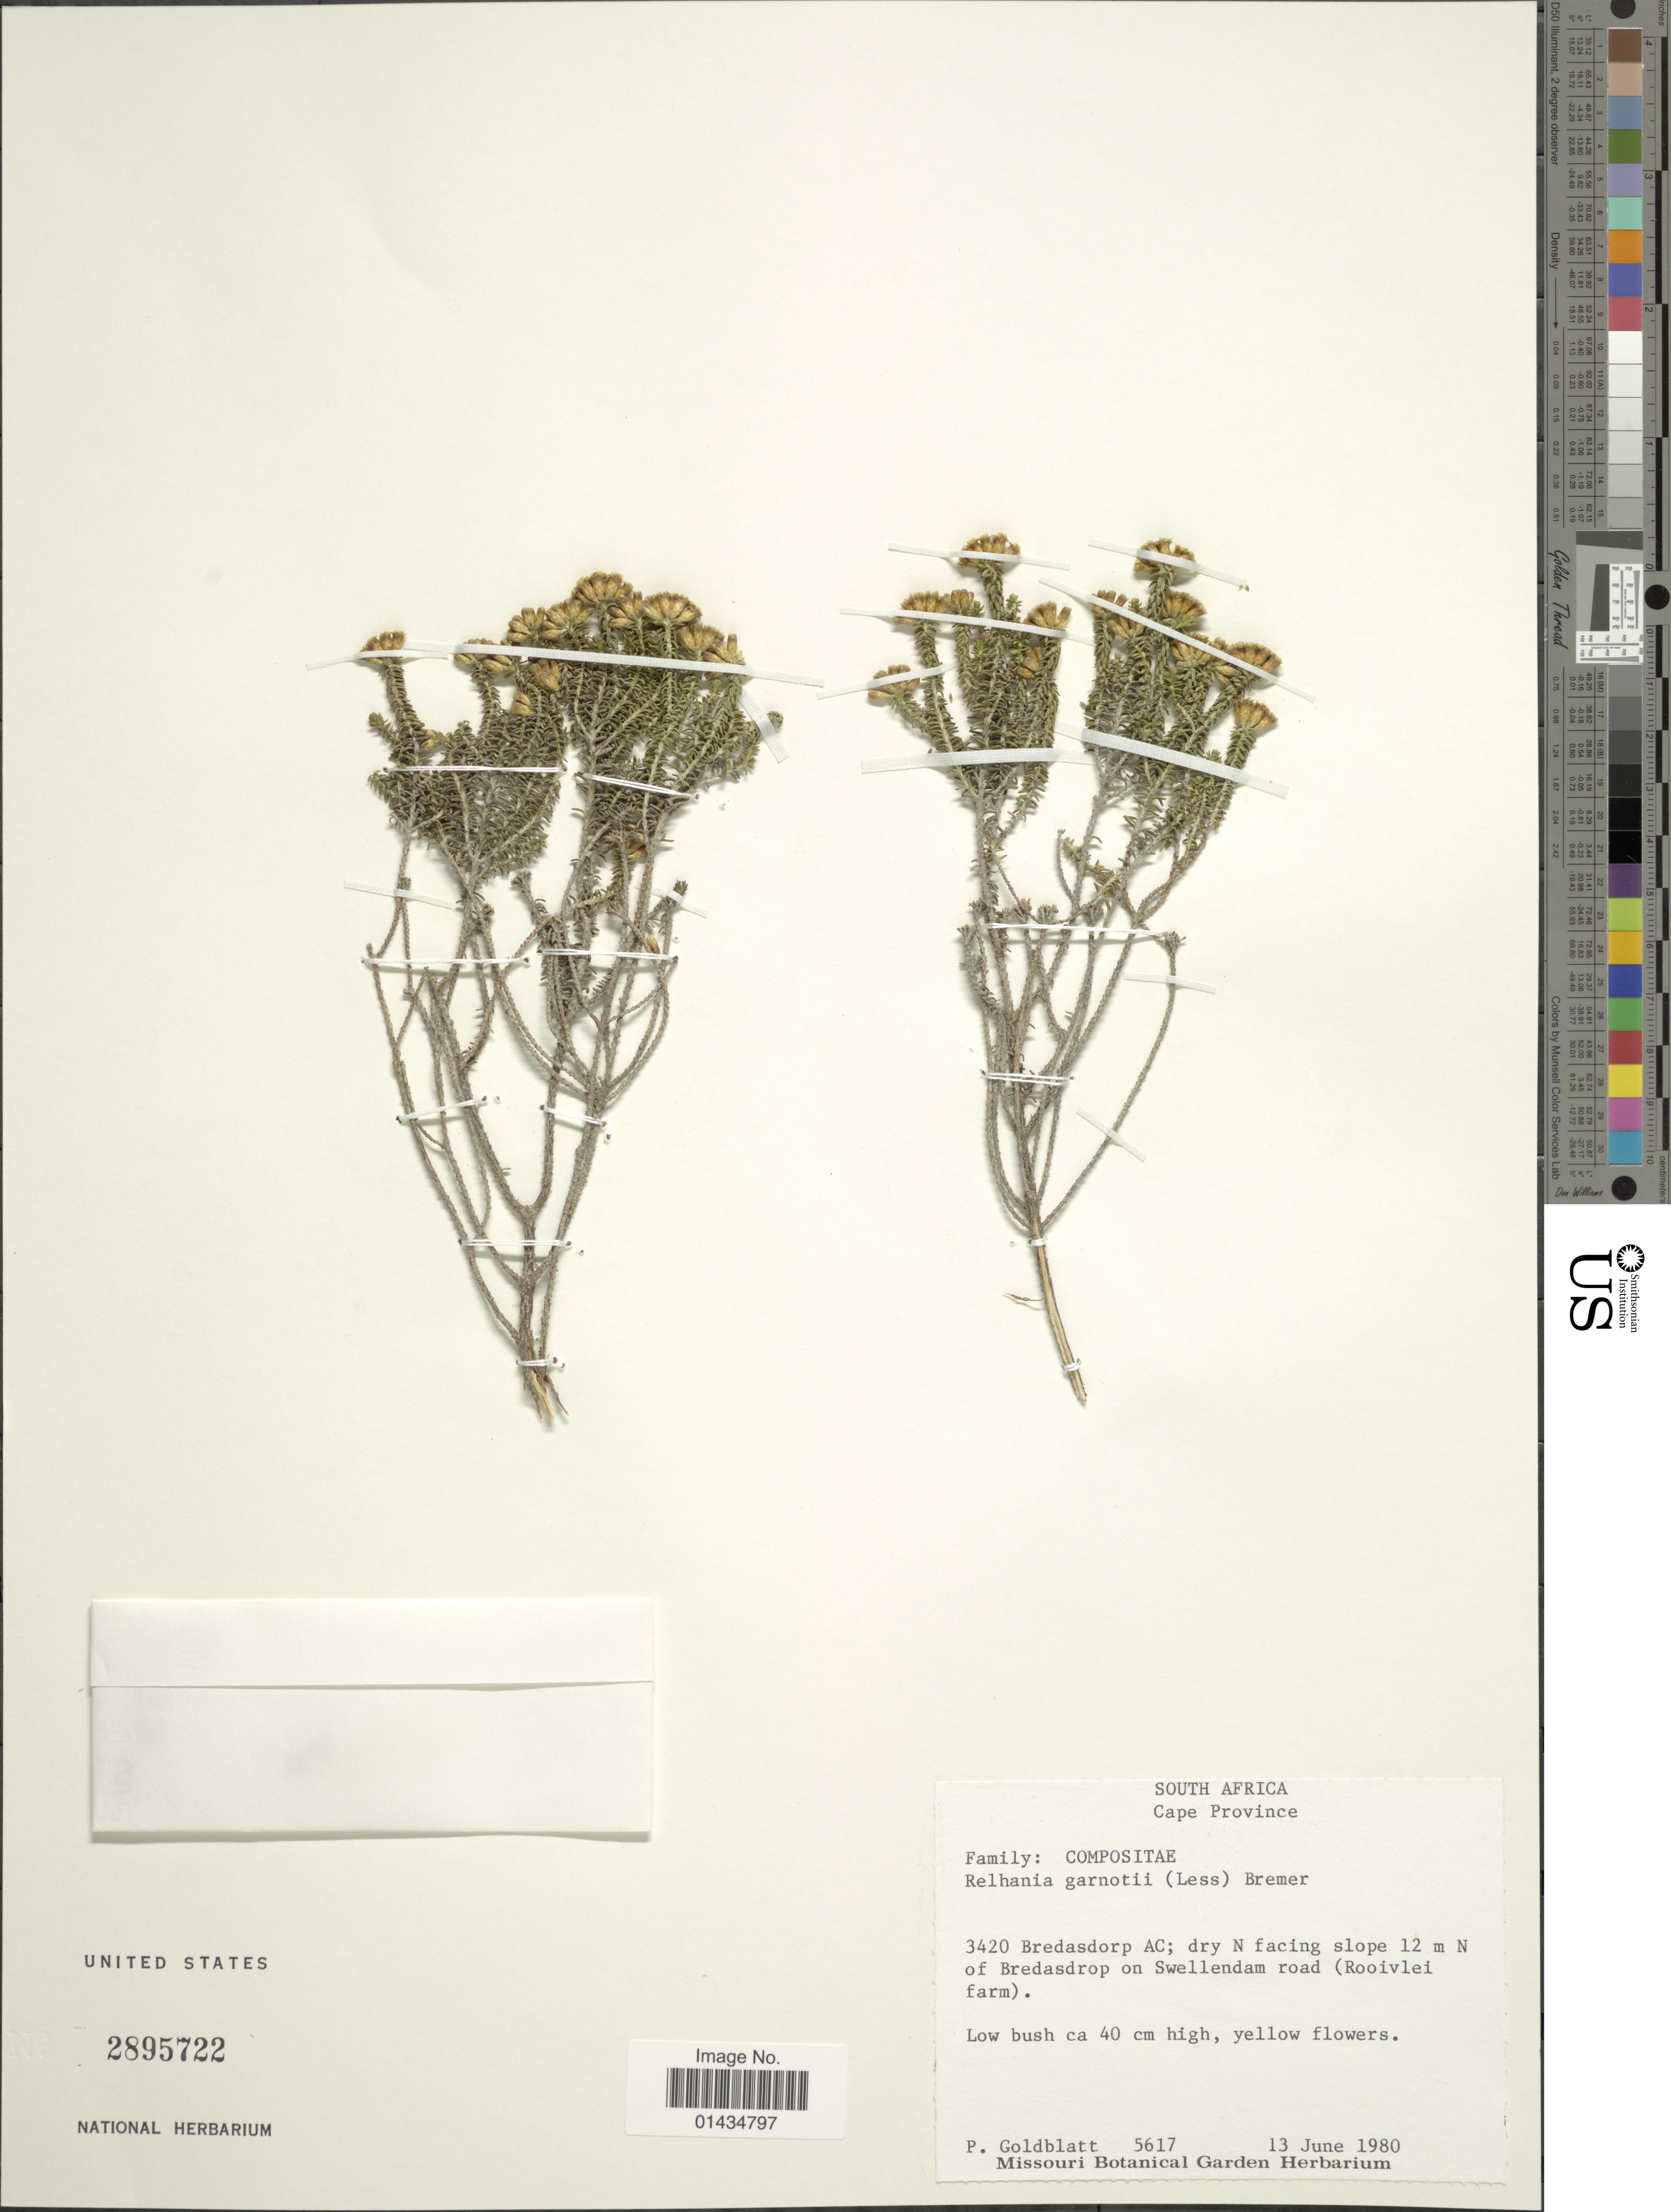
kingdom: Plantae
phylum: Tracheophyta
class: Magnoliopsida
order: Asterales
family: Asteraceae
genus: Relhania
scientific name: Relhania garnotii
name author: (Less.) K. Bremer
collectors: P. Goldblatt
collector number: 5617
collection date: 1980-06-13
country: South Africa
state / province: Western Cape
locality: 3420 Bredasdorp AC; dry N facing slope 12 m N of Bredasdorp on Swellendam road (Rooivlei farm)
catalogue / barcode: US 2895722